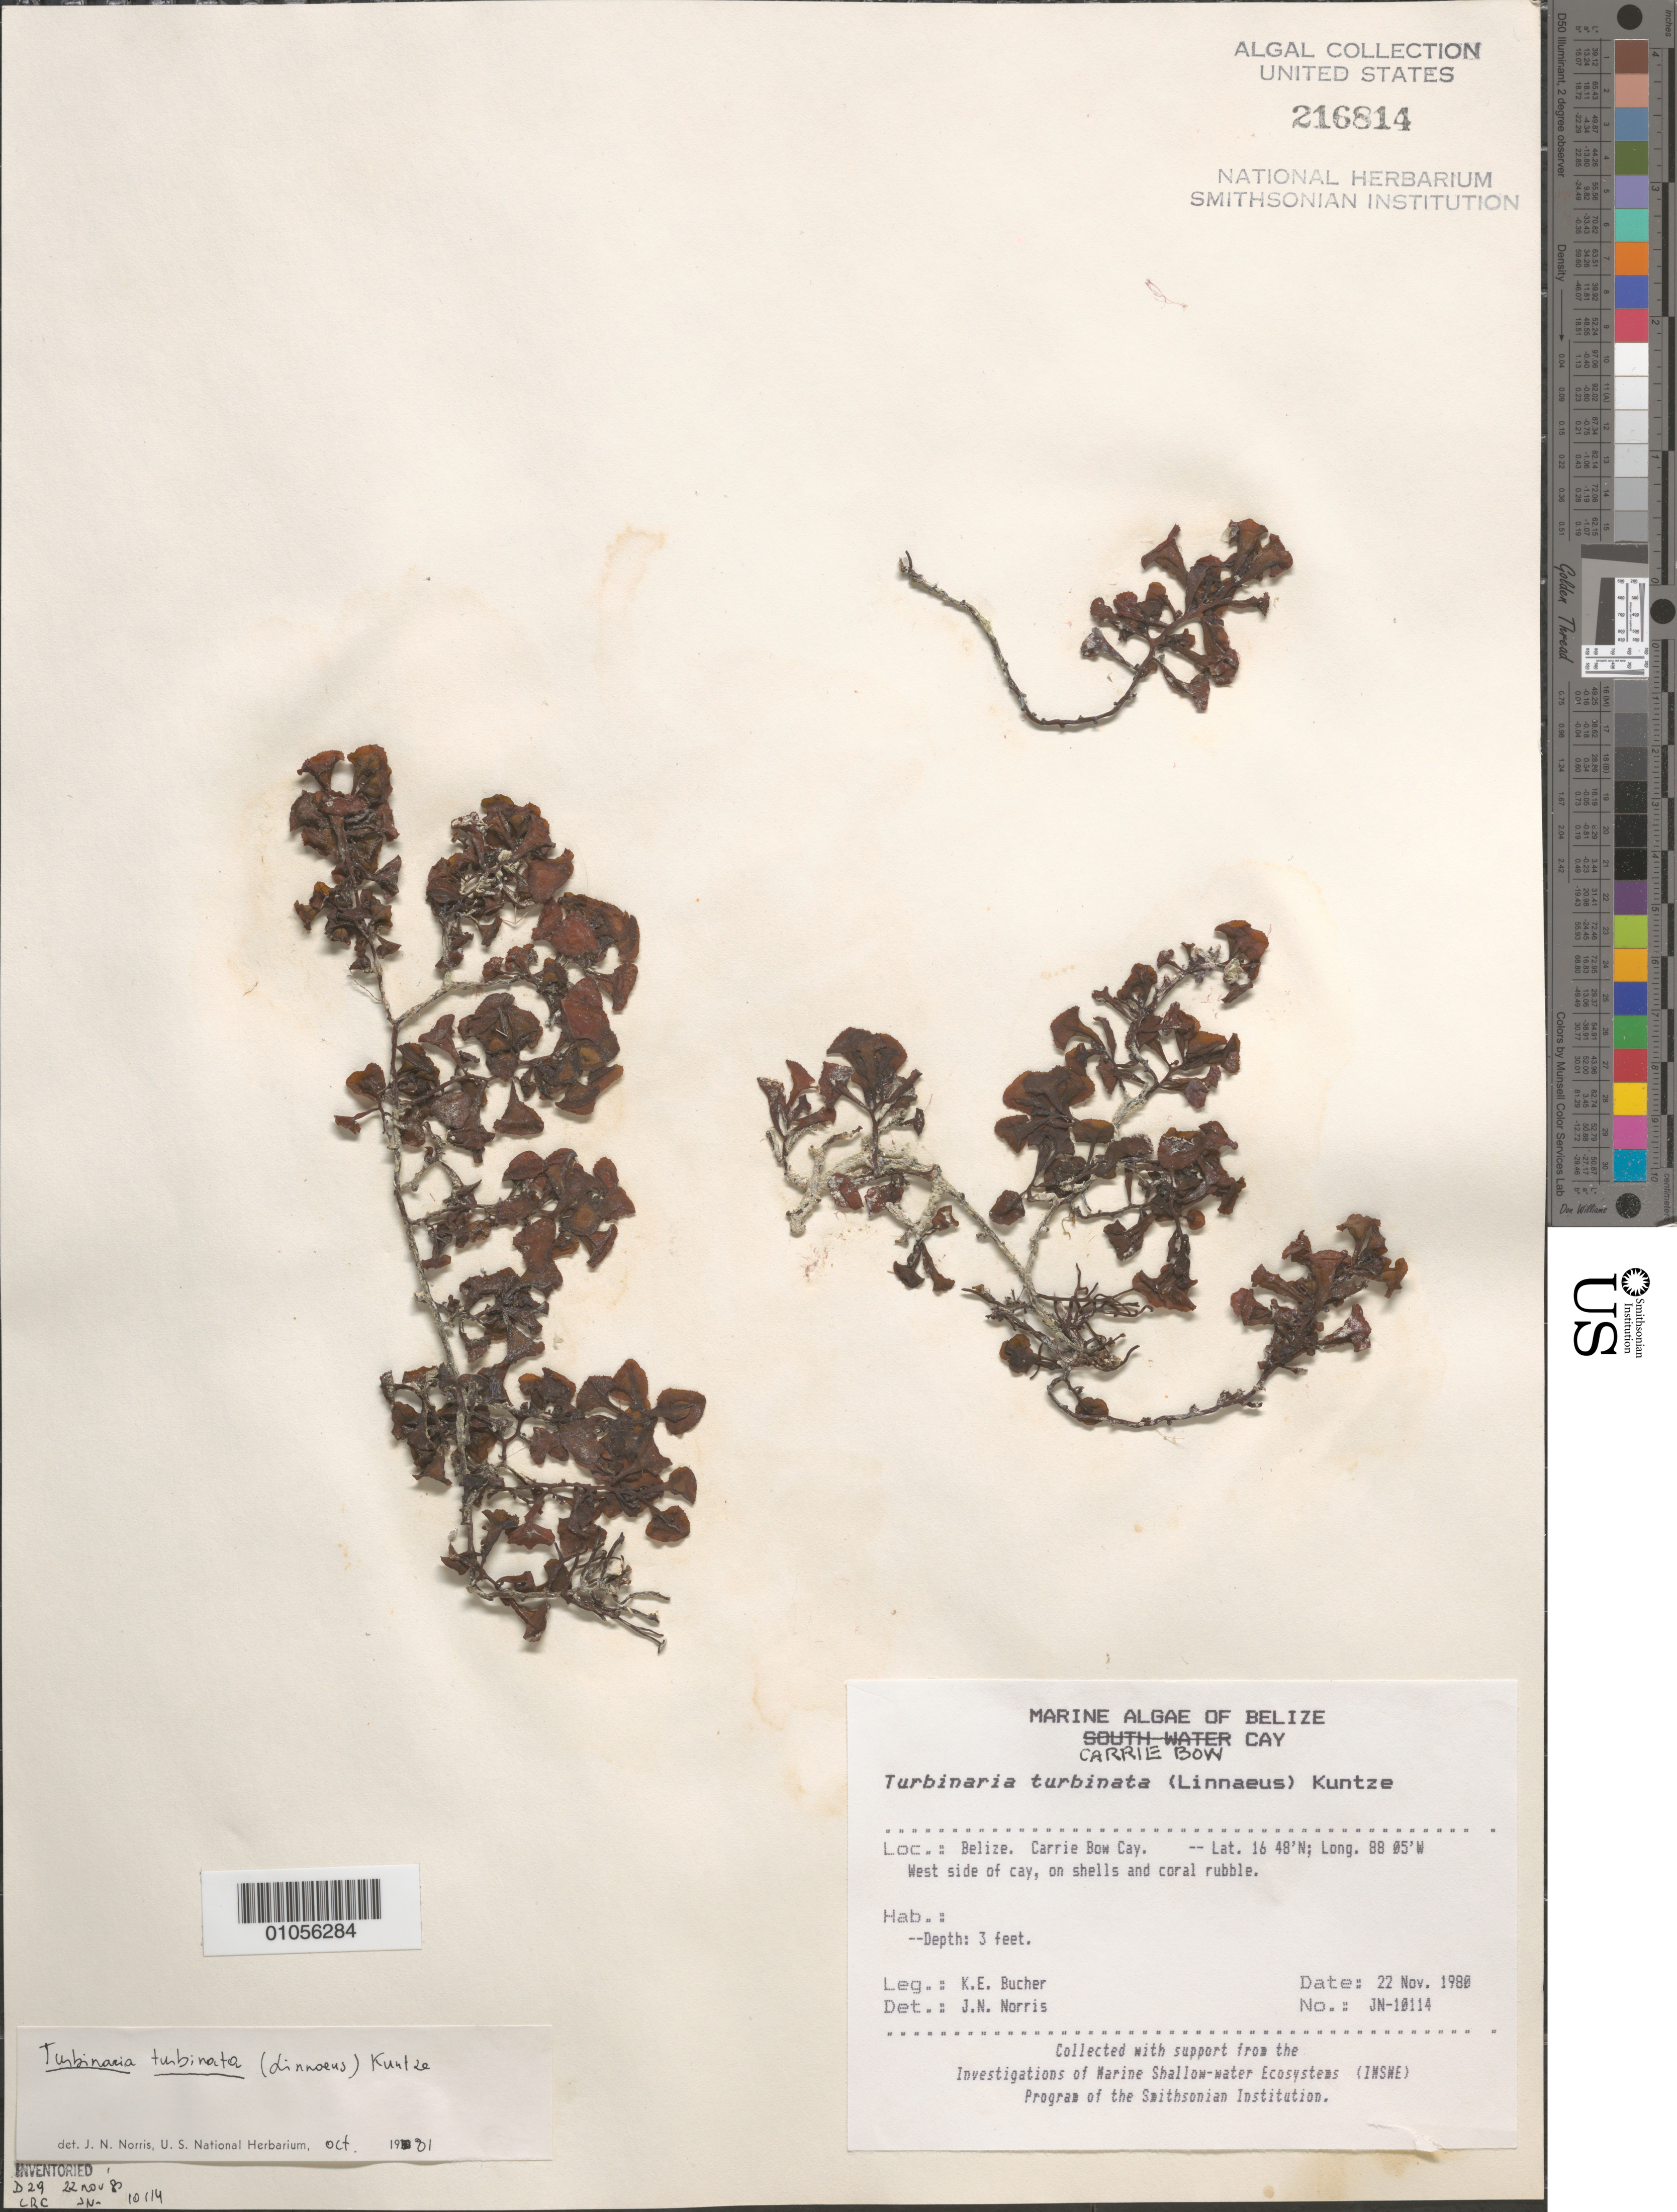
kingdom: Chromista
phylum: Ochrophyta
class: Phaeophyceae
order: Fucales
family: Sargassaceae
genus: Turbinaria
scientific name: Turbinaria turbinata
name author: (L.) Kuntze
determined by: Norris, James N.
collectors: K. E. Bucher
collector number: JN-10114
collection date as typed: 22 Nov 1980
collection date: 1980-11-22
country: Belize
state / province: Stann Creek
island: Carrie Bow Cay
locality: West side of cay, on shells and coral rubble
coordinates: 16 48'N, 88 05'W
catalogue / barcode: US 216814